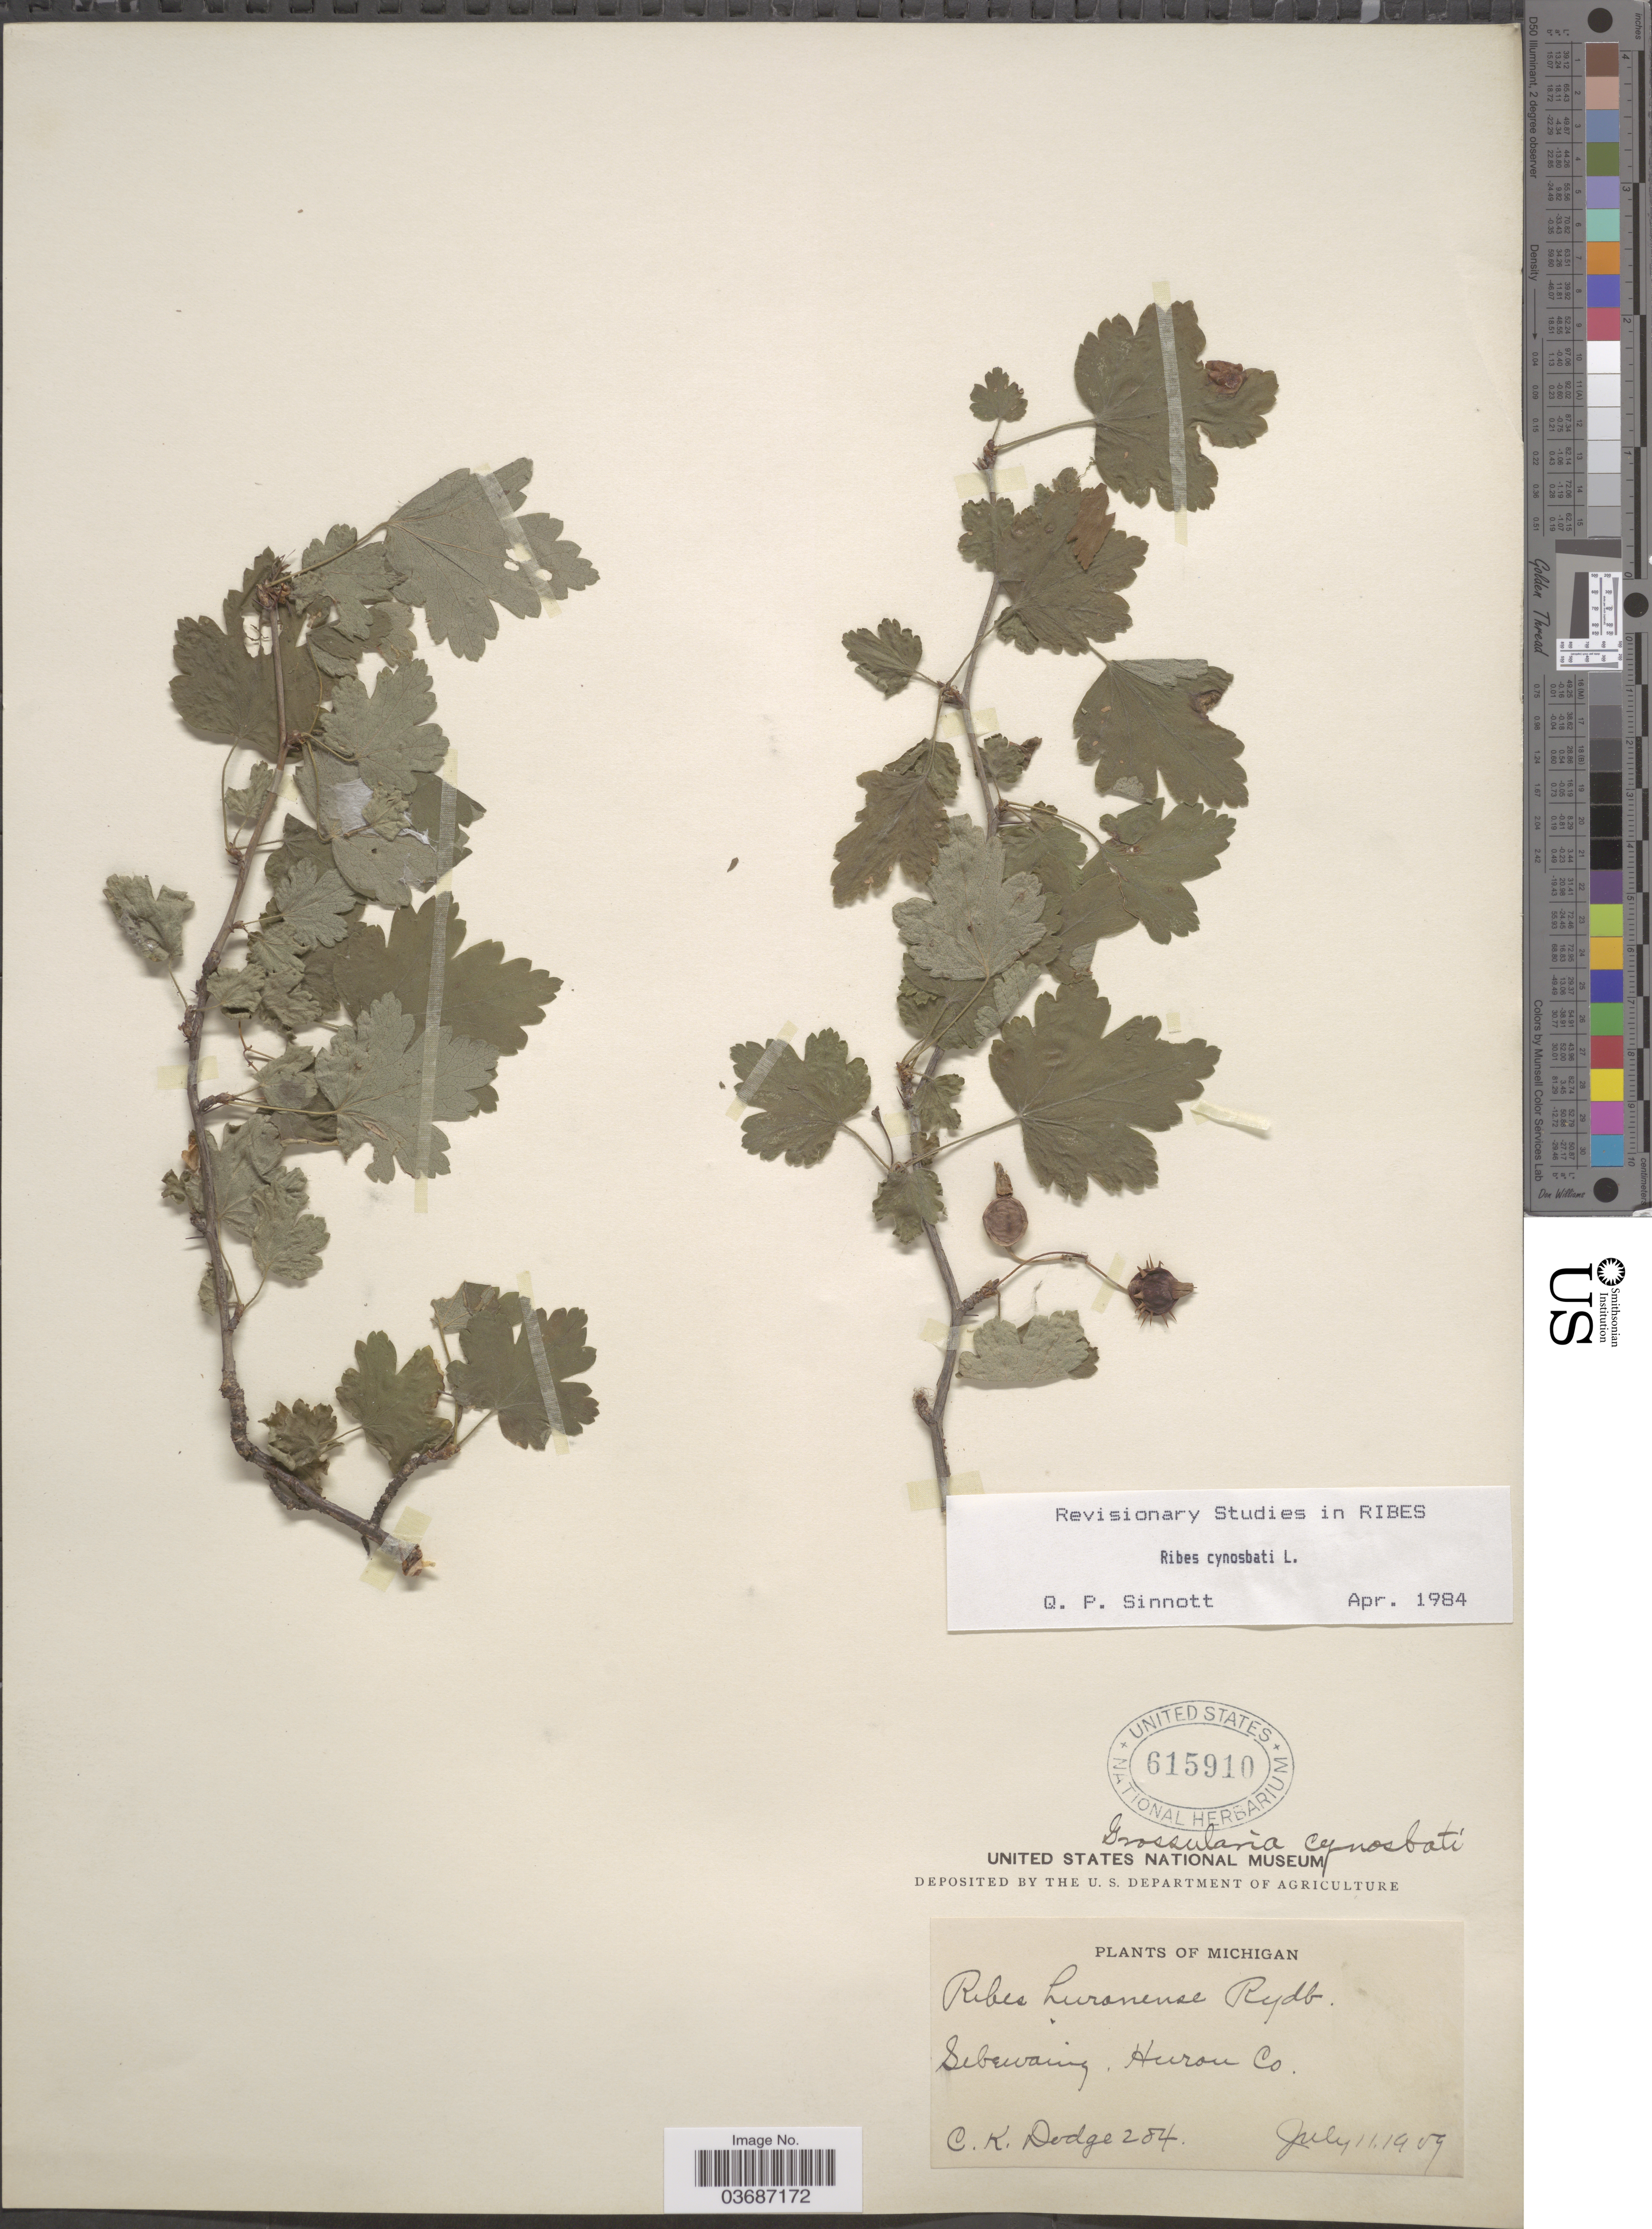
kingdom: Plantae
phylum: Tracheophyta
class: Magnoliopsida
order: Saxifragales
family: Grossulariaceae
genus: Ribes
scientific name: Ribes cynosbati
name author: L.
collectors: C. Dodge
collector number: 284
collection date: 1909-07-11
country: United States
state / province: Michigan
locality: Sebewaing, Huron Co.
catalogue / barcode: US 615910